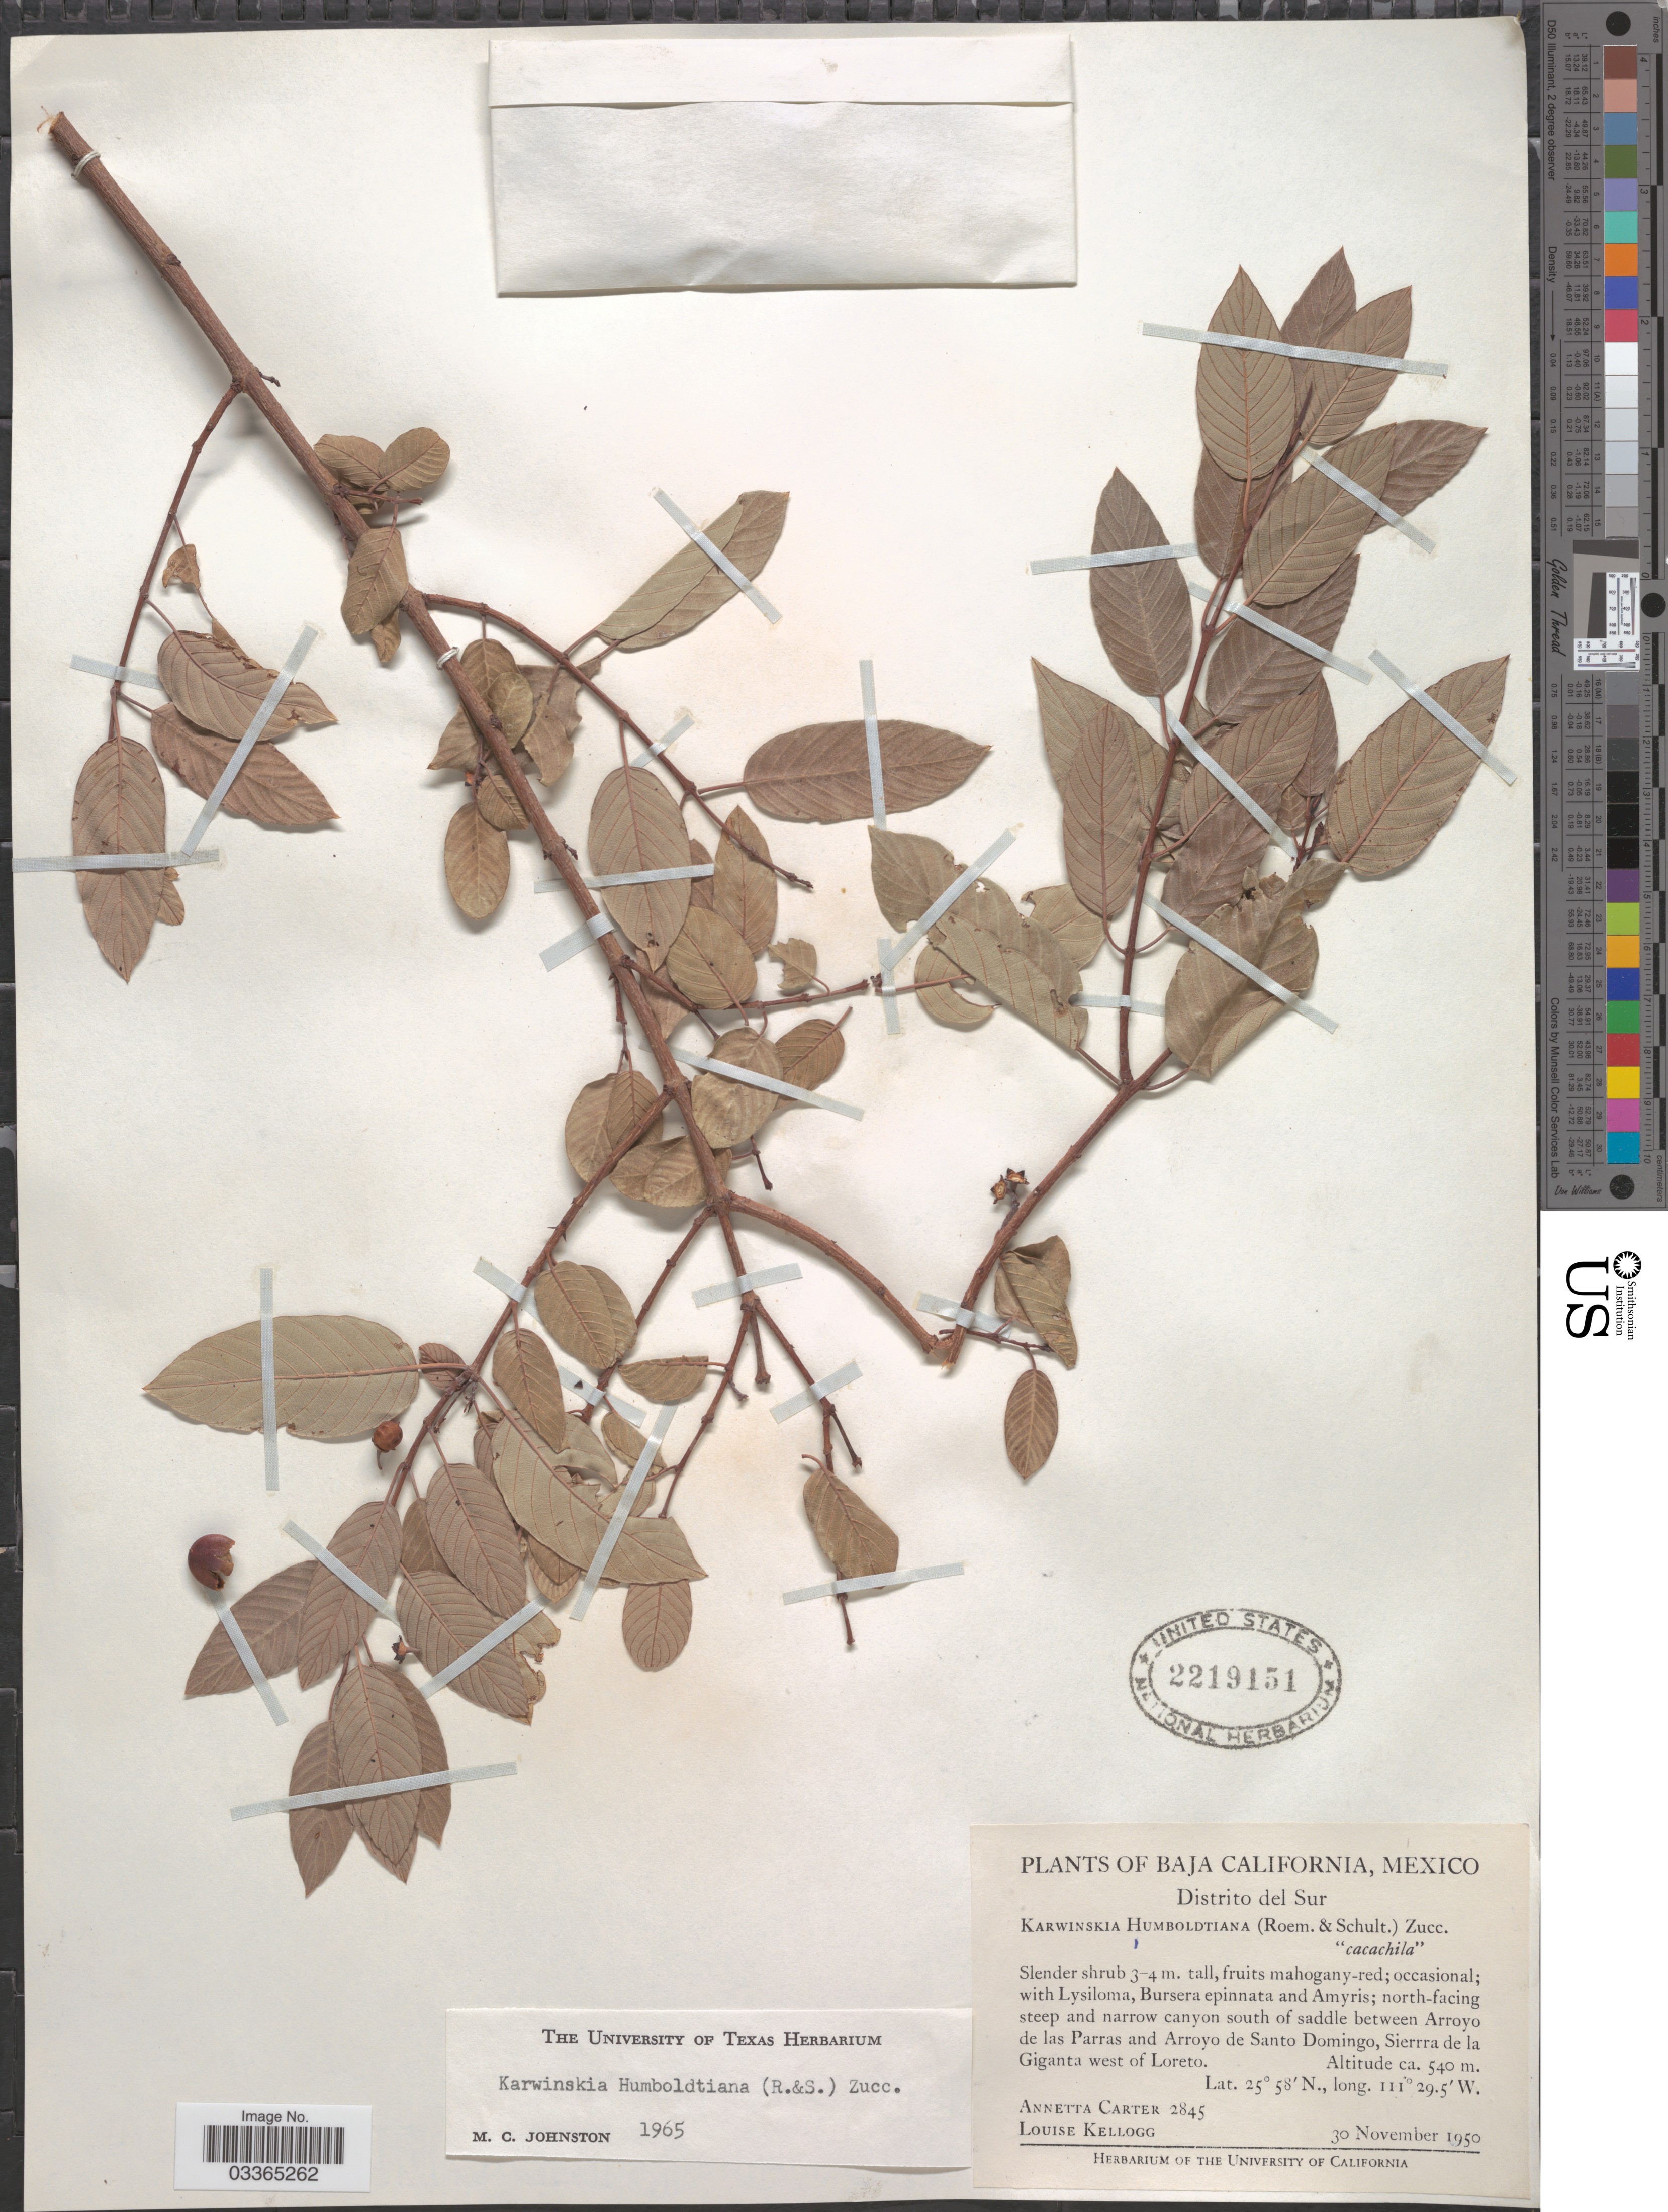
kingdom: Plantae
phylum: Tracheophyta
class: Magnoliopsida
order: Rosales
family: Rhamnaceae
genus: Karwinskia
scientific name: Karwinskia humboldtiana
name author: (Schult.) Zucc.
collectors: Annetta Carter & L. Kellogg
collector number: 2845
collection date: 1950-11-30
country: Mexico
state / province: Baja California Sur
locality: Distrito del Sur. North-facing steep and norrow canyon south of saddle between Arroyo de las Parras and Arroyo de Santo Domingo, Sierra de la Giganta west of Loreto.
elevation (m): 540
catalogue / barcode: US 2219151